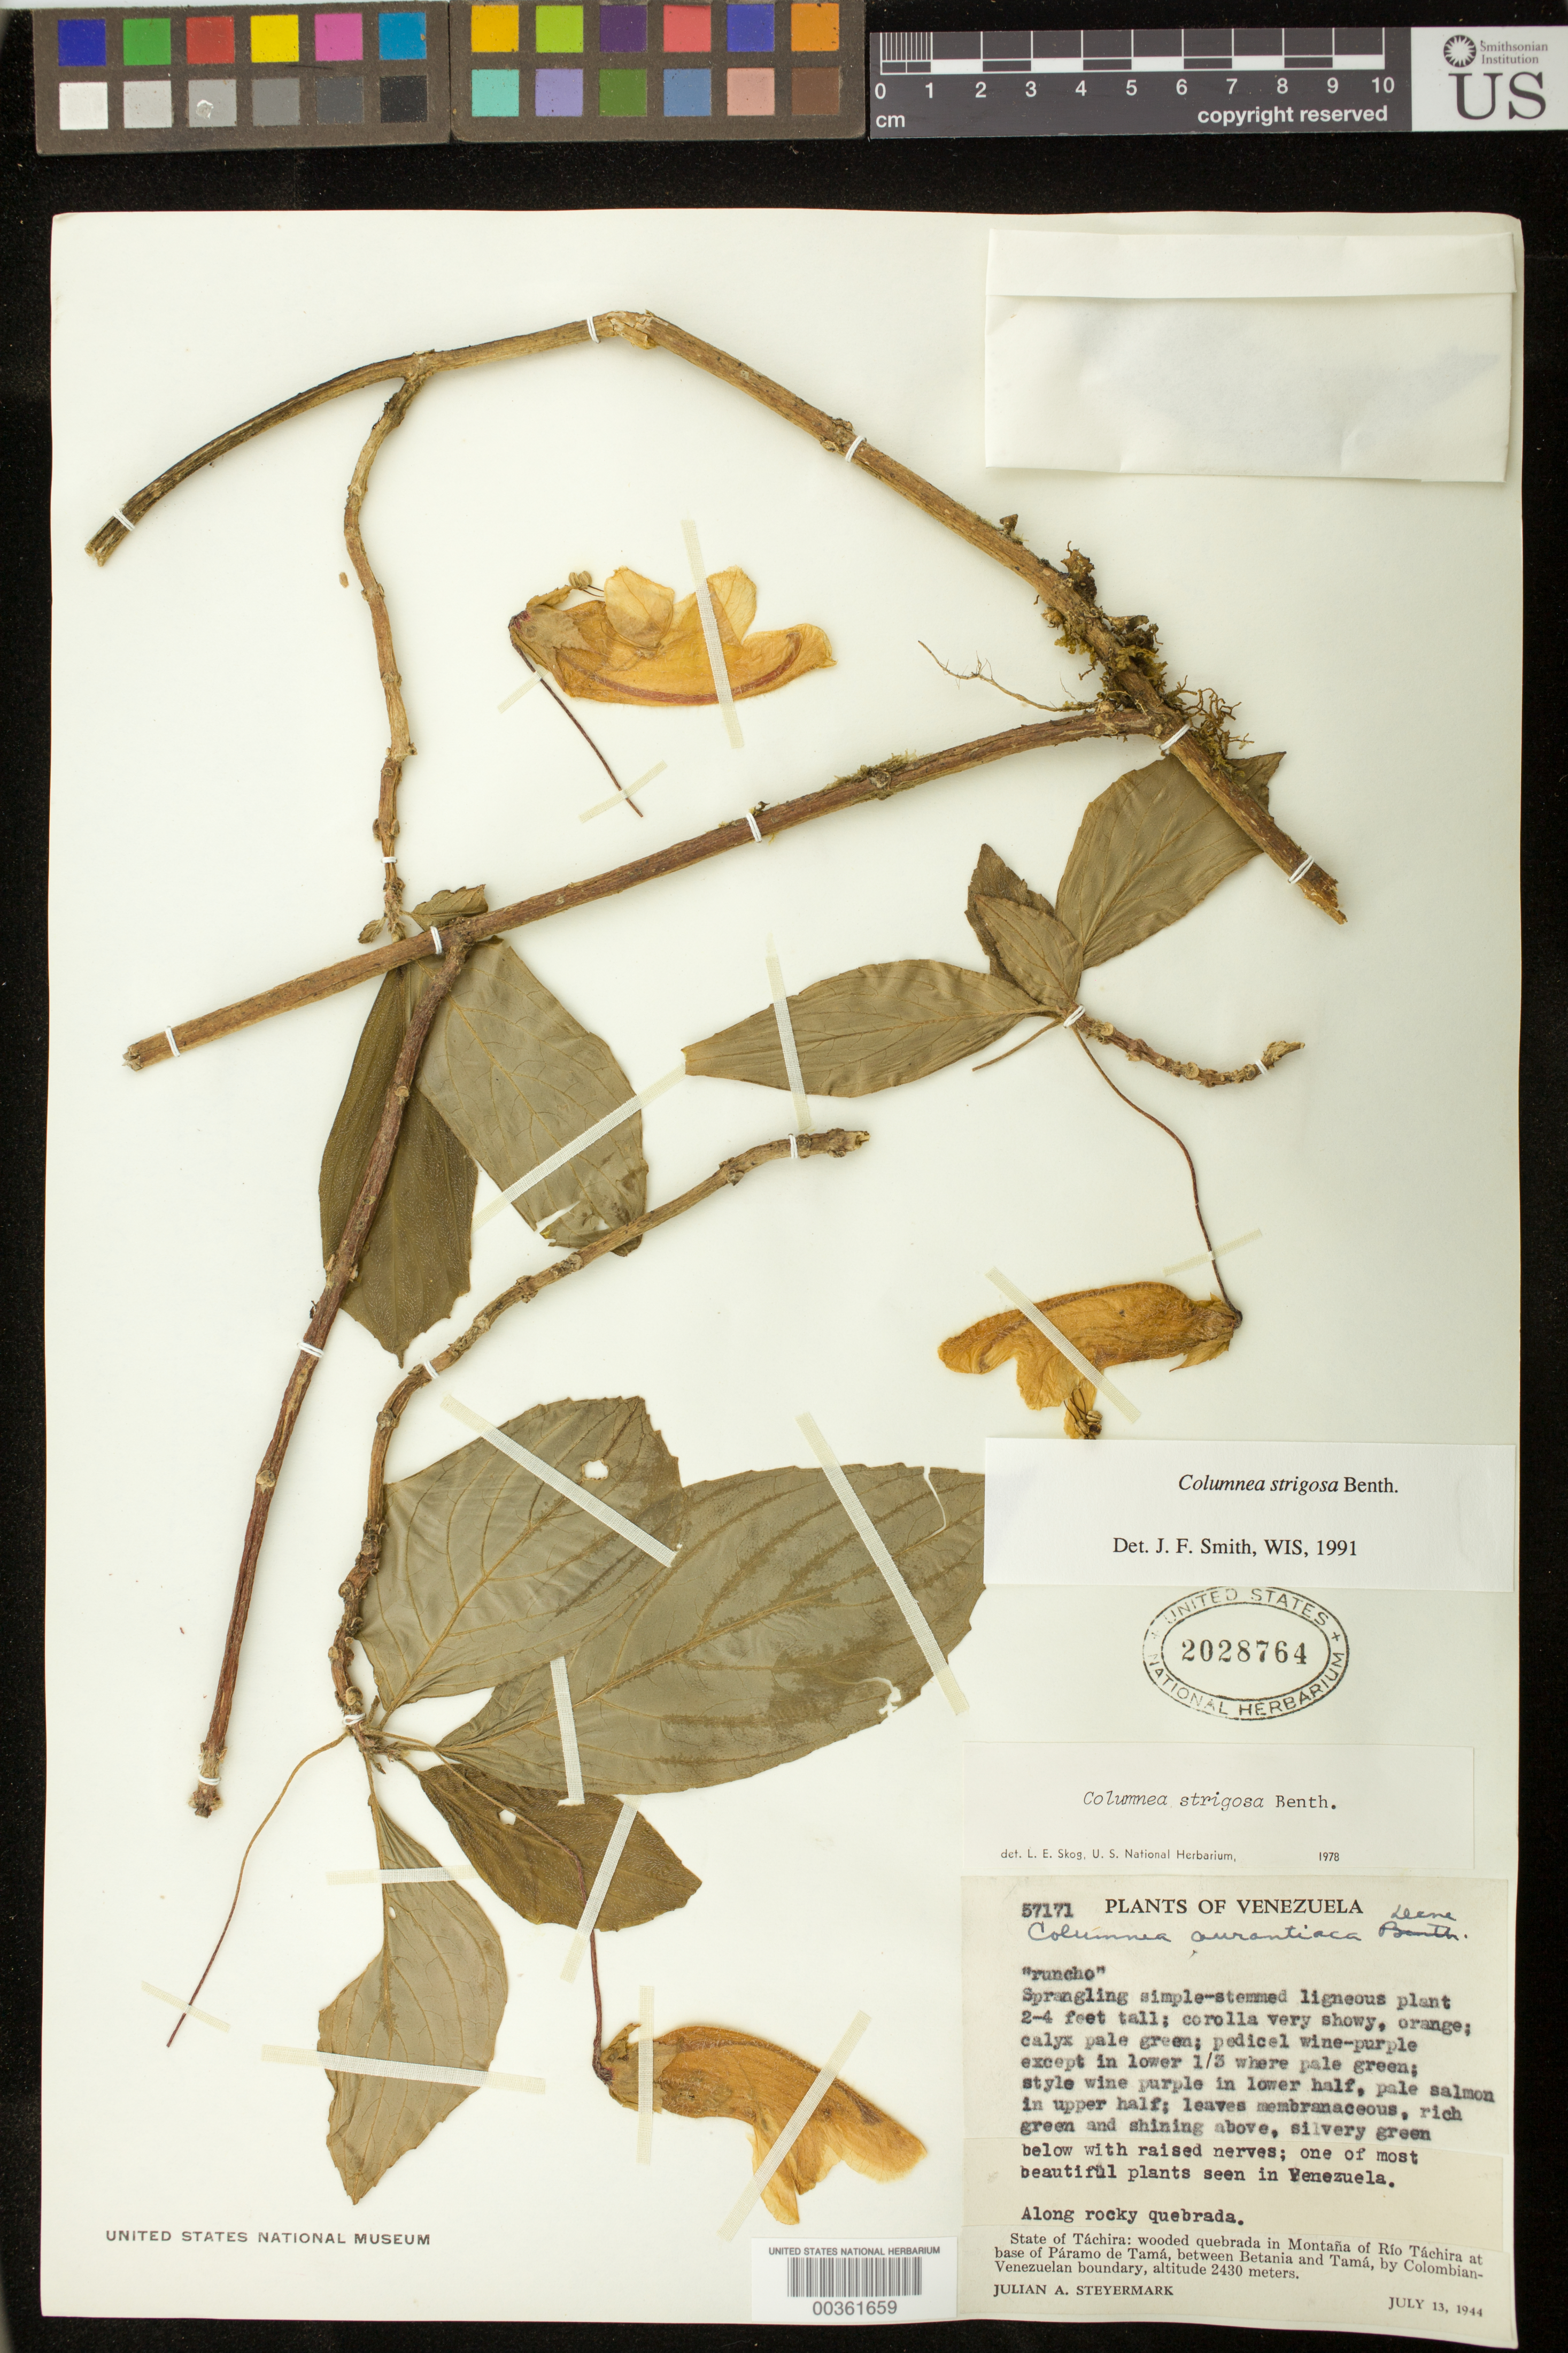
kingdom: Plantae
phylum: Tracheophyta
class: Magnoliopsida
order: Lamiales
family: Gesneriaceae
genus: Columnea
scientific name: Columnea strigosa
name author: Benth.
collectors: J. Steyermark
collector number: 57171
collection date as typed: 13 Jul 1944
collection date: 1944-07-13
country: Venezuela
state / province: Táchira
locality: Montana of Rio Tachira at base of Paramo de Tama, between Betania and Tama, by Colombian-Venezuelan boundary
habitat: Wooded quebrada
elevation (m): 2430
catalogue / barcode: US 2028764